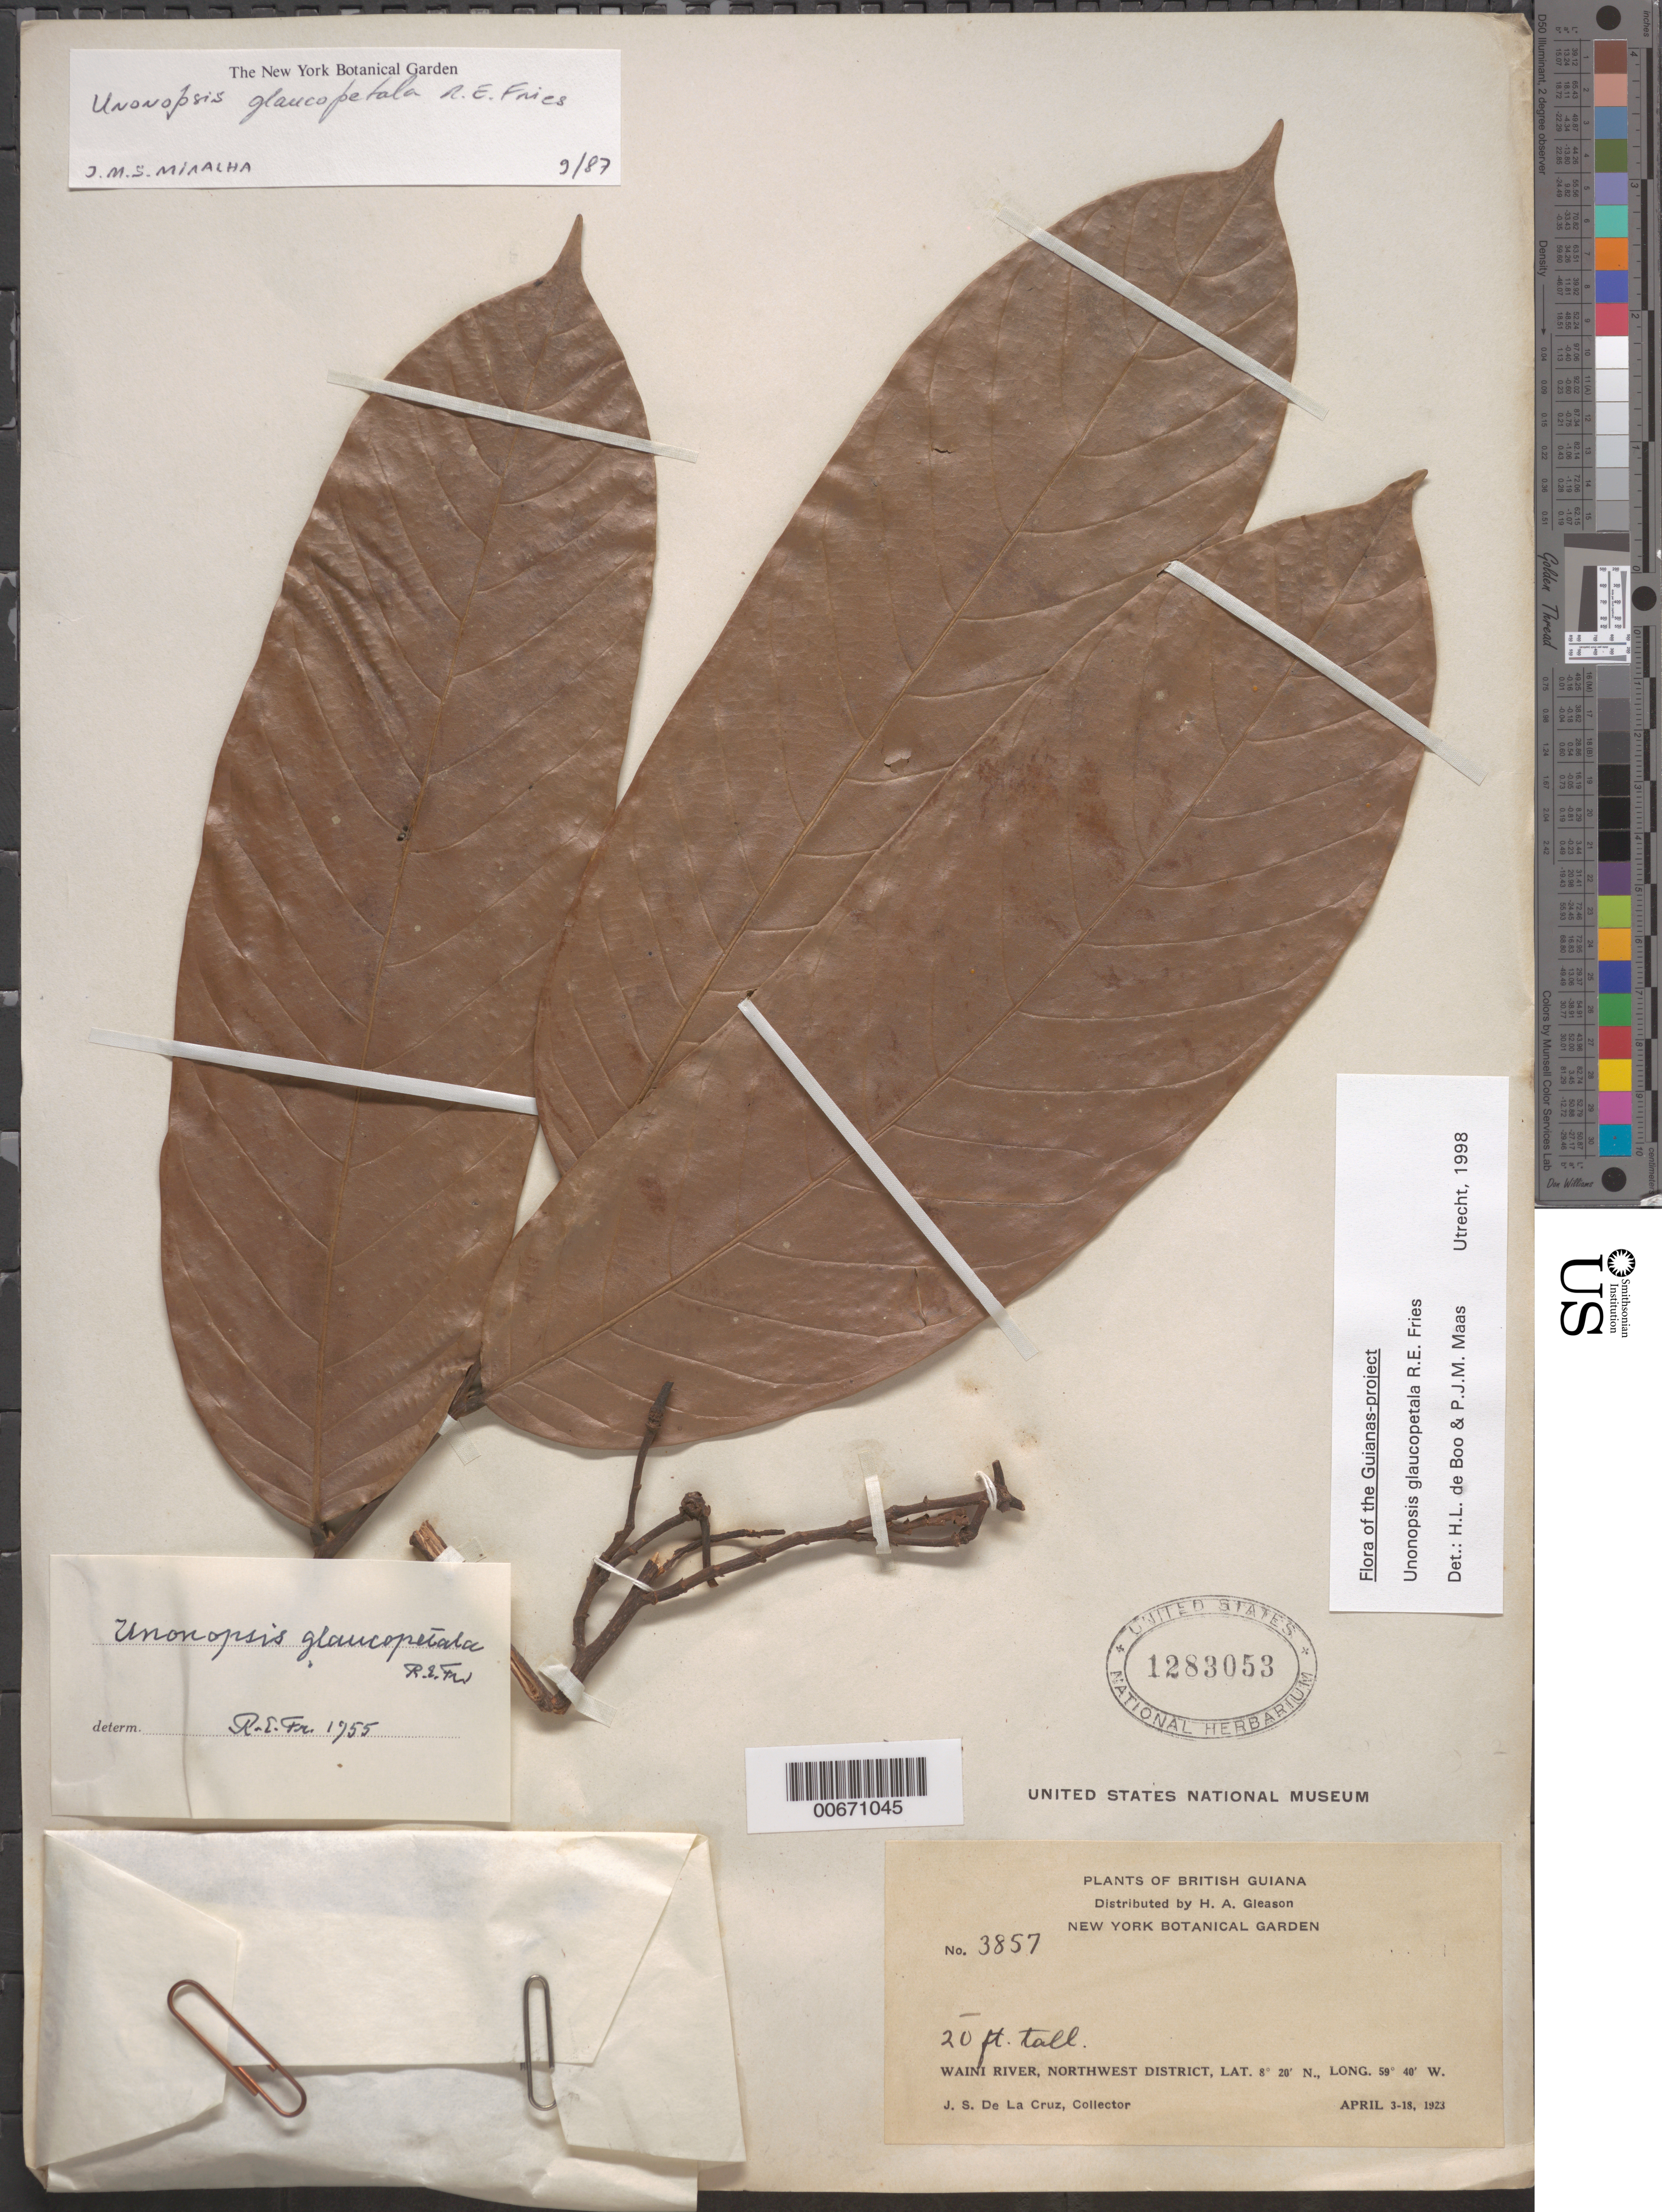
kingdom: Plantae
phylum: Tracheophyta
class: Magnoliopsida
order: Magnoliales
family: Annonaceae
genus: Unonopsis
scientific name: Unonopsis glaucopetala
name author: R.E. Fr.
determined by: de Boo, H. L.; Maas, P. J.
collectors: J. S. de la Cruz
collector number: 3857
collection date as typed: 3-Apr-23 to 18-Apr-23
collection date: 1923-04-03/1923-04-18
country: Guyana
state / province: Barima-Waini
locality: Waini R., NW District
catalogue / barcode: US 1283053